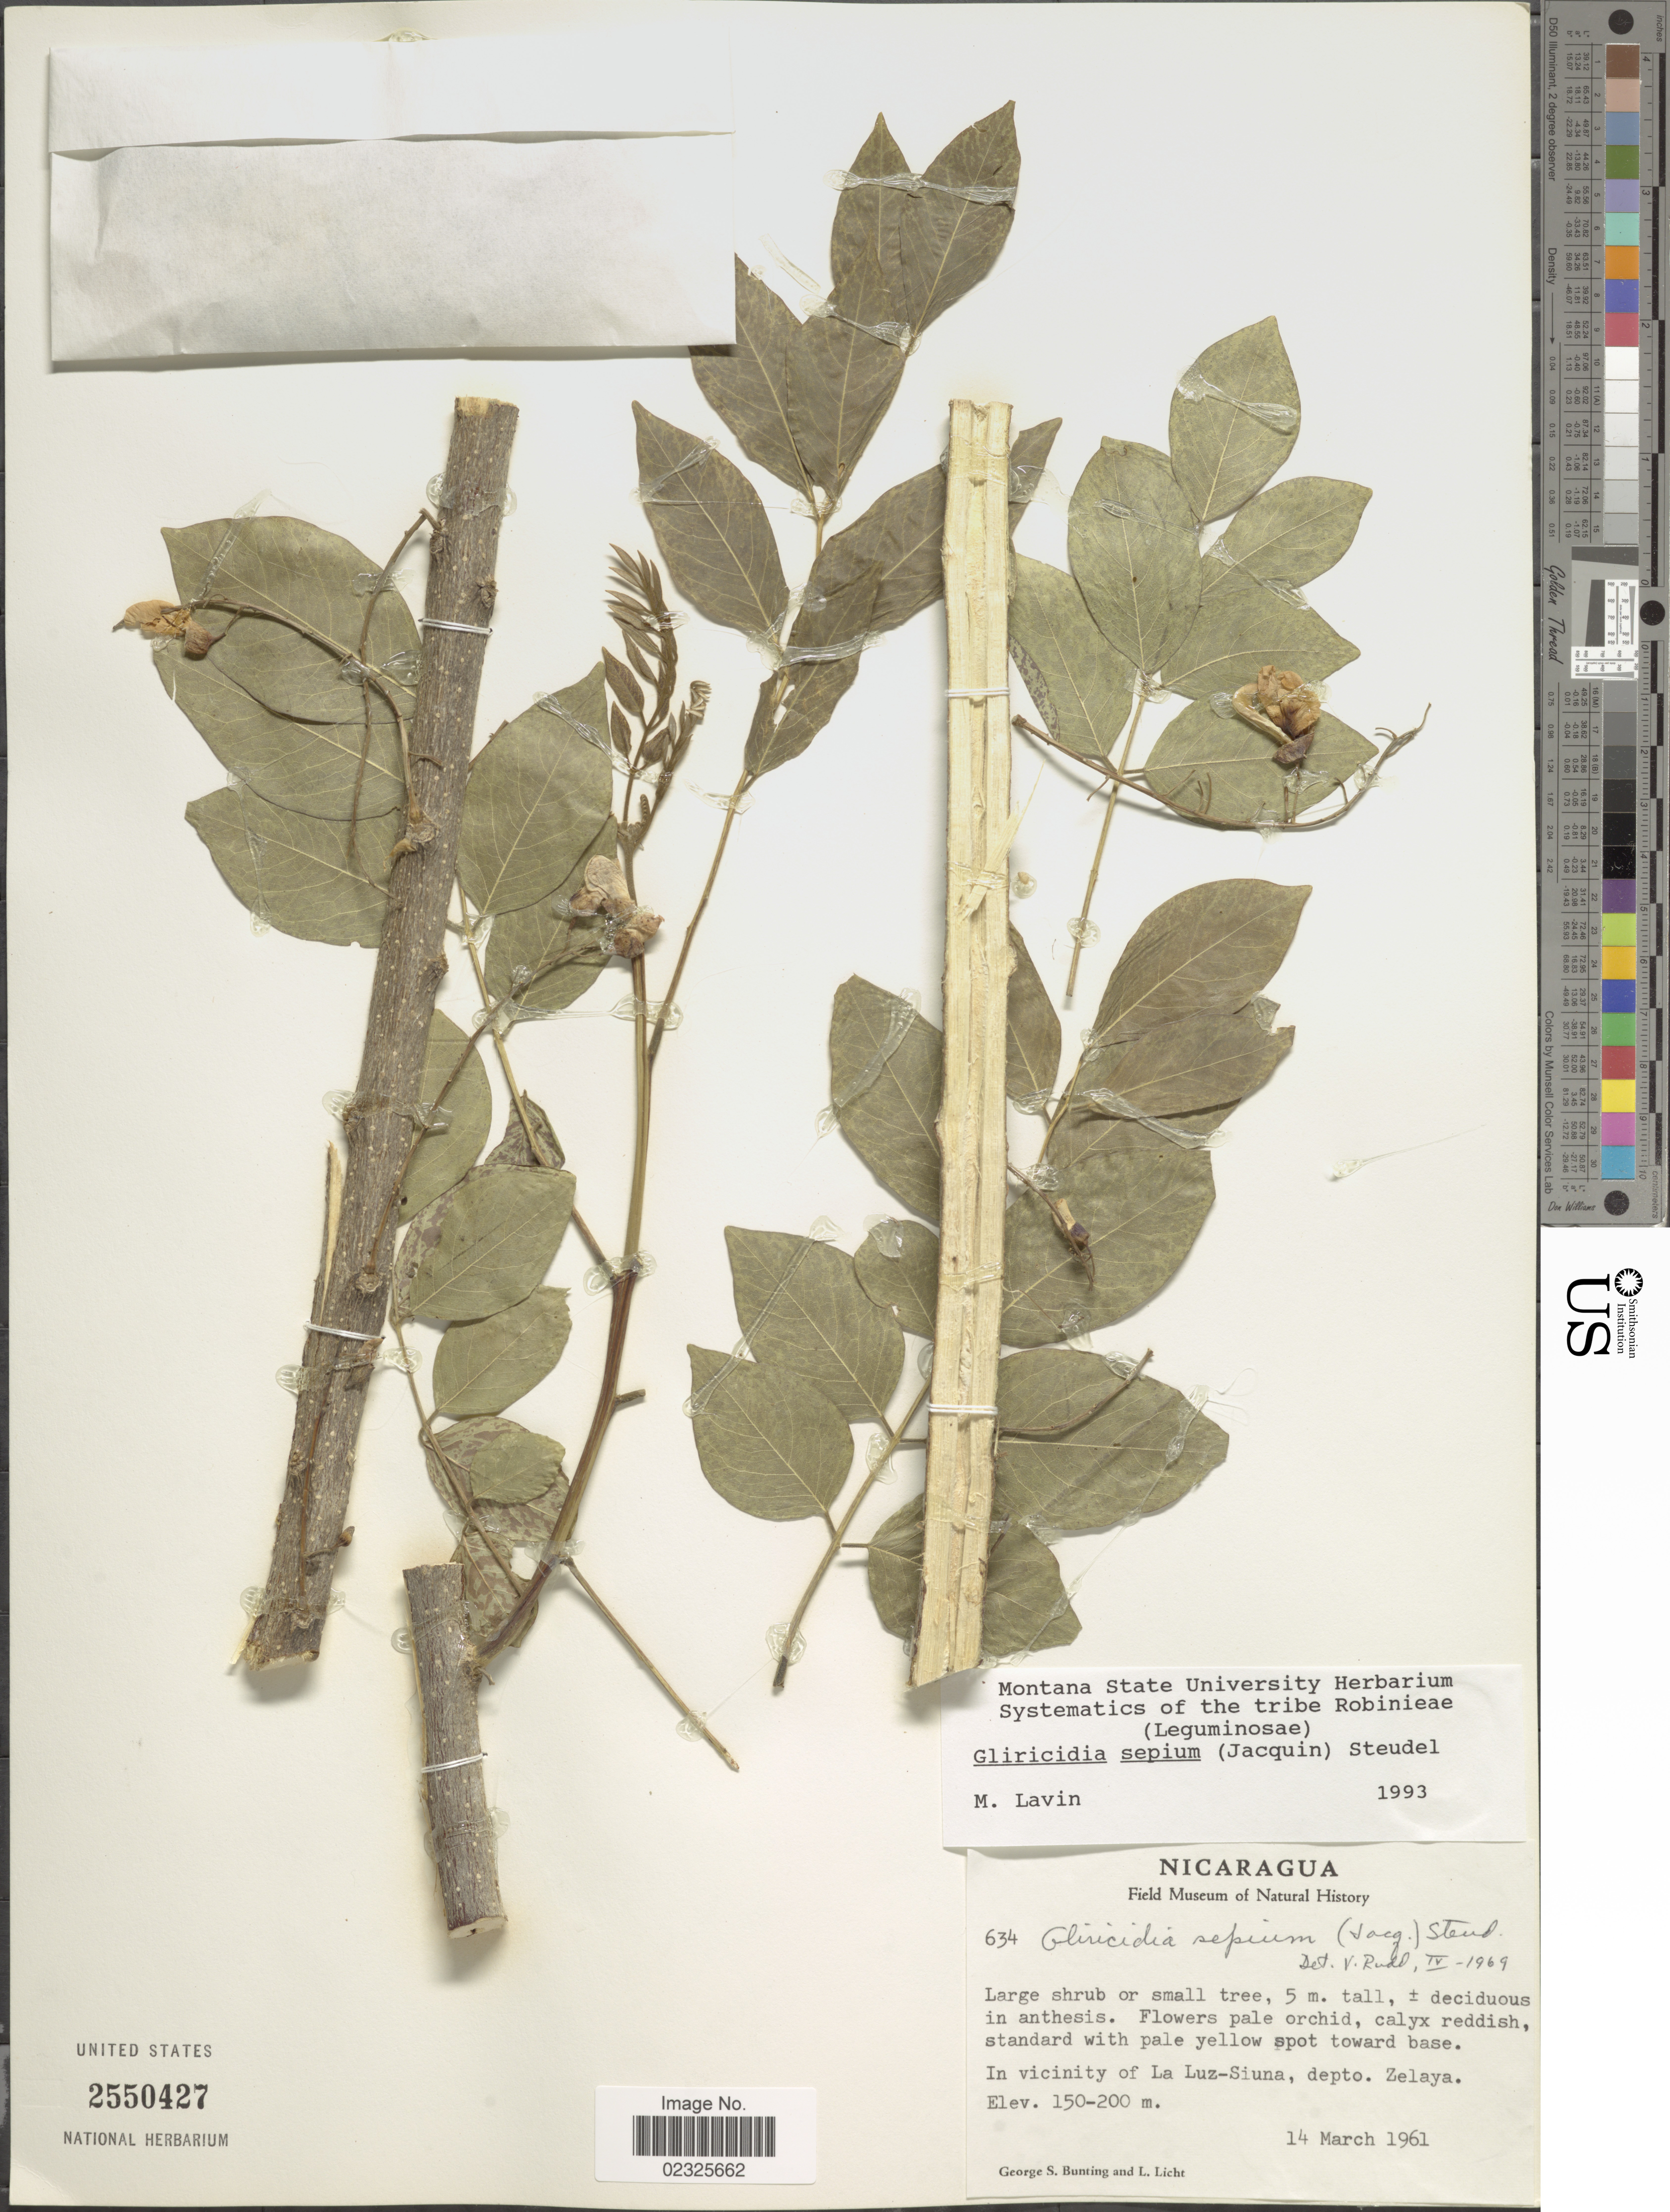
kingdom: Plantae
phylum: Tracheophyta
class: Magnoliopsida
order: Fabales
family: Fabaceae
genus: Gliricidia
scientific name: Gliricidia sepium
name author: (Jacq.) Kunth ex Walp.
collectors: G. S. Bunting & L. Licht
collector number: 634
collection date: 1961-03-14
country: Nicaragua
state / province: Atlantico Norte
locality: In vicinity of La Luz- Siuna, depto. Zelaya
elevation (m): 150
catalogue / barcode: US 2550427